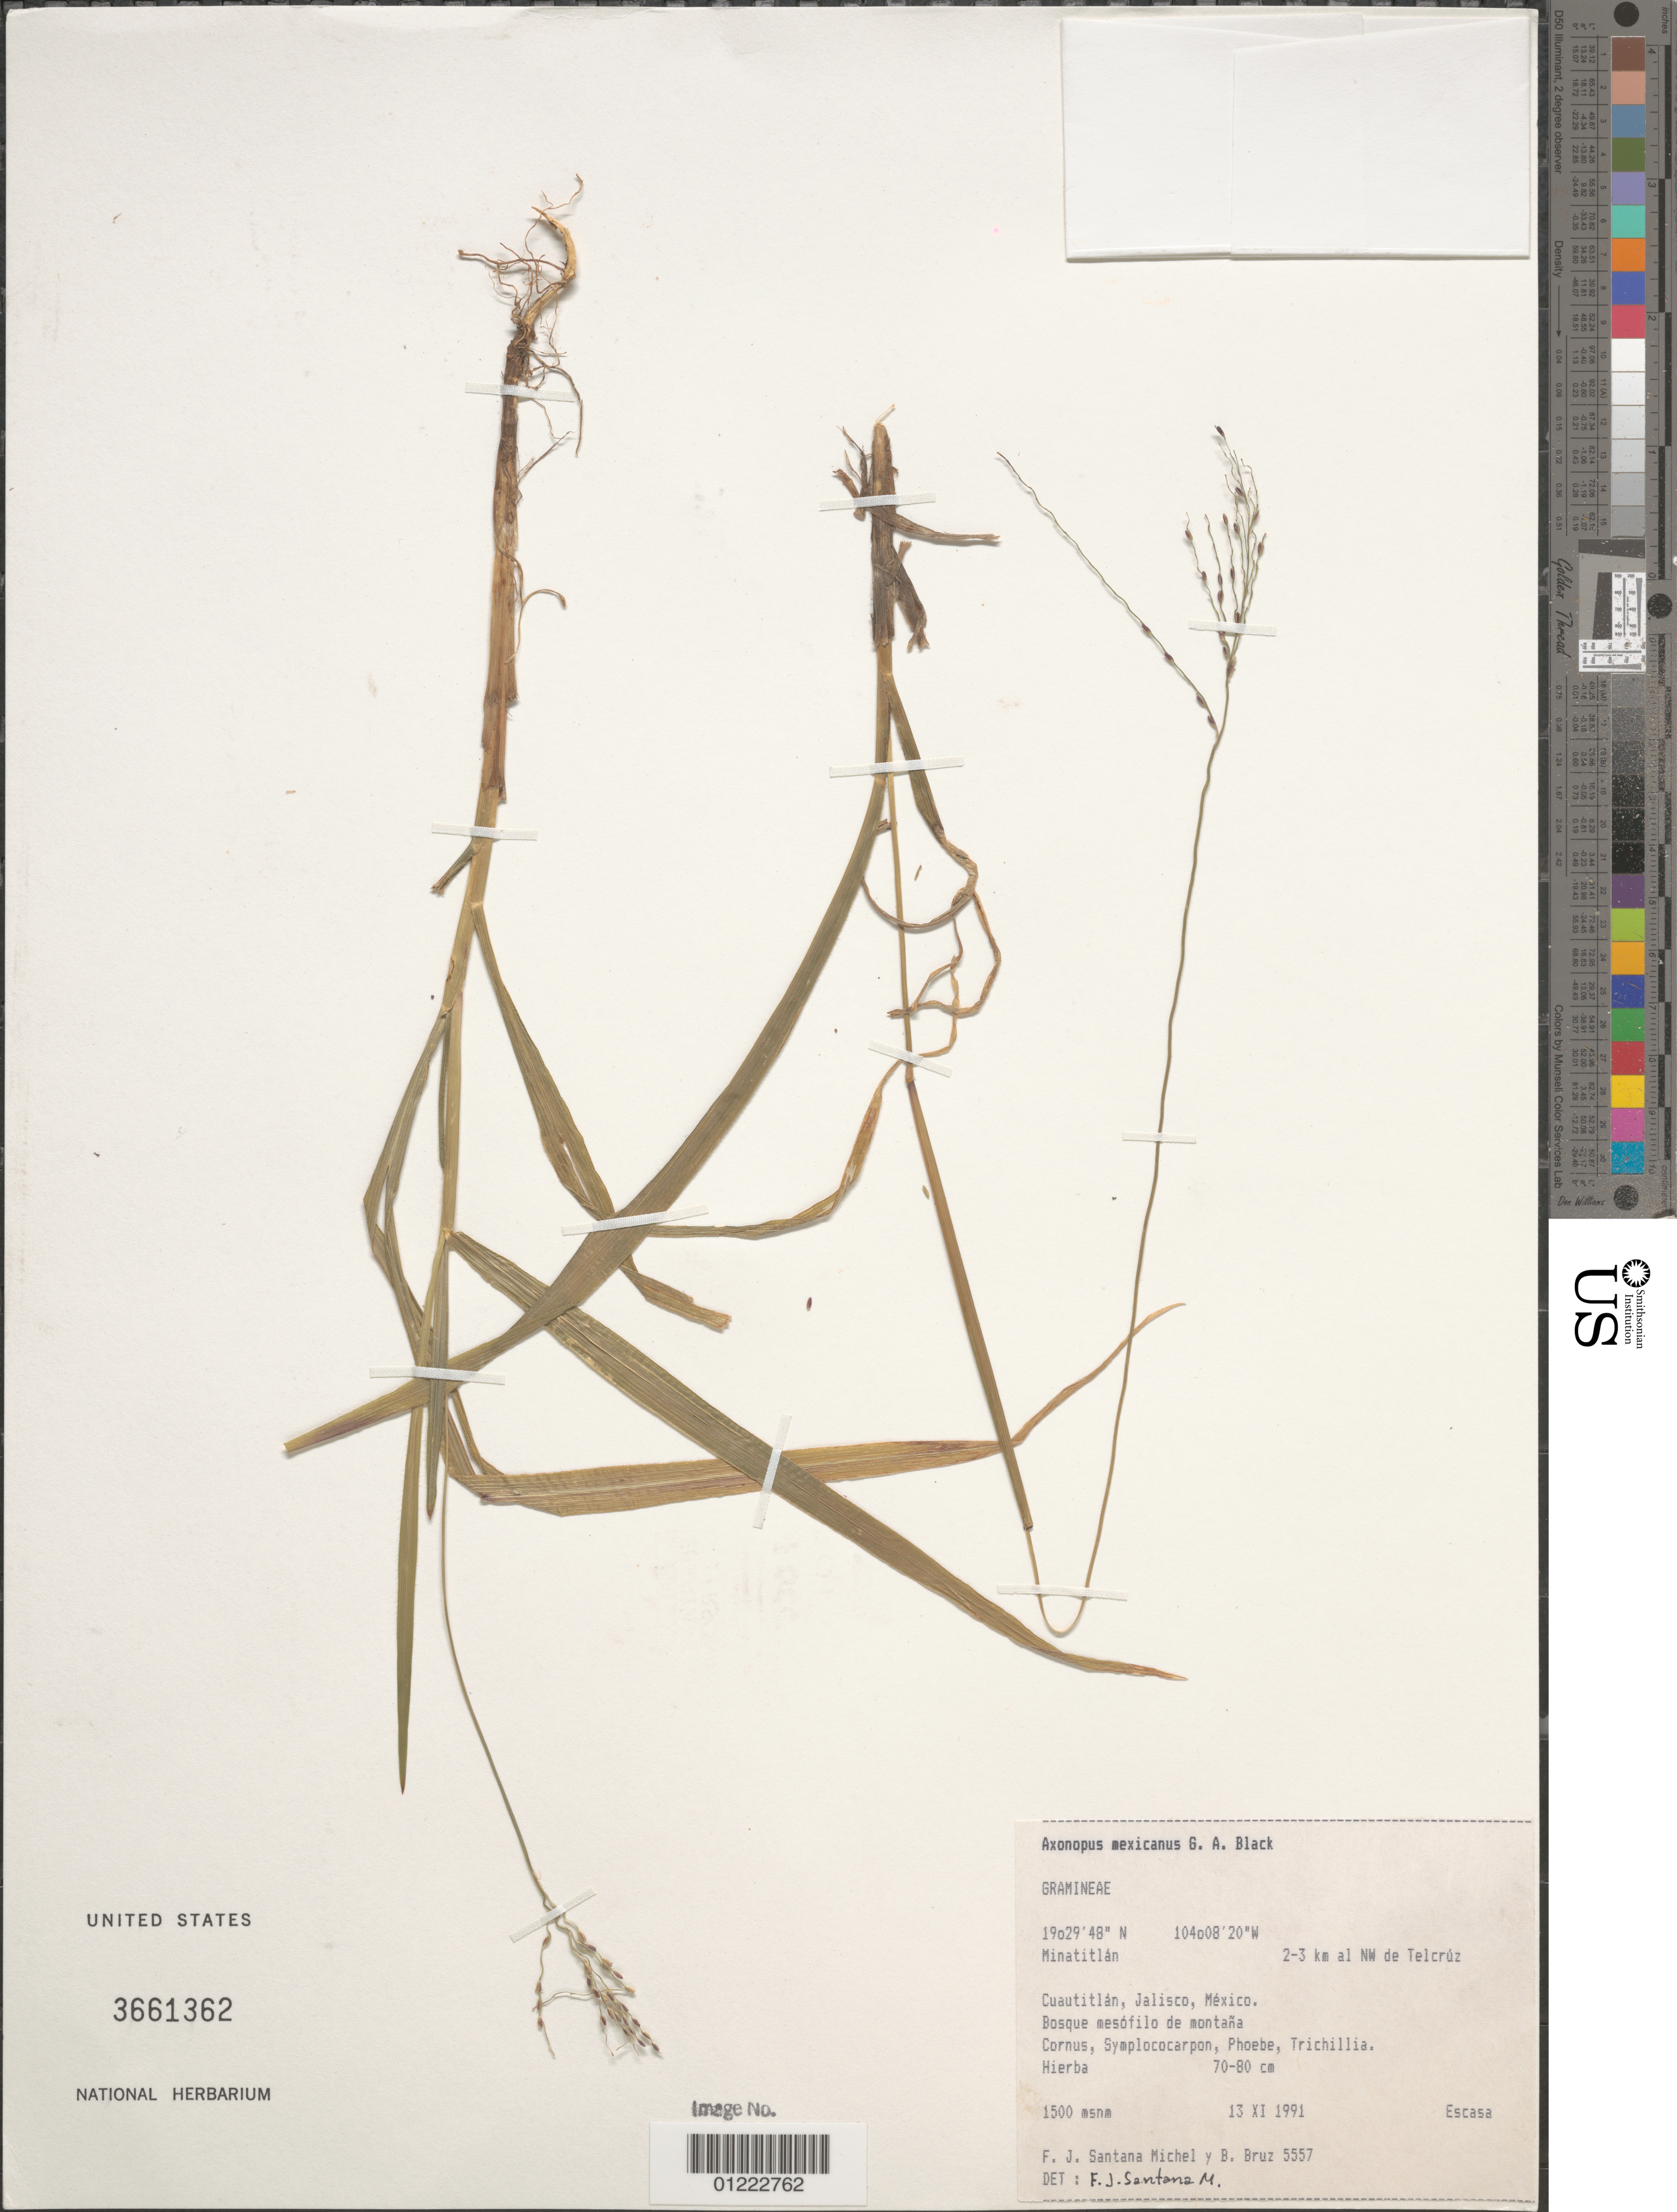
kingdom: Plantae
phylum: Tracheophyta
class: Liliopsida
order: Poales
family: Poaceae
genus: Axonopus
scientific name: Axonopus mexicanus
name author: G.A. Black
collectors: F. J. Santana M. & B. Benz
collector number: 5557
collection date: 1991-11-13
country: Mexico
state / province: Jalisco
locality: Minatitlán 2-3 km al NW de Telcrúí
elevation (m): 1500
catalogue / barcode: US 3661362